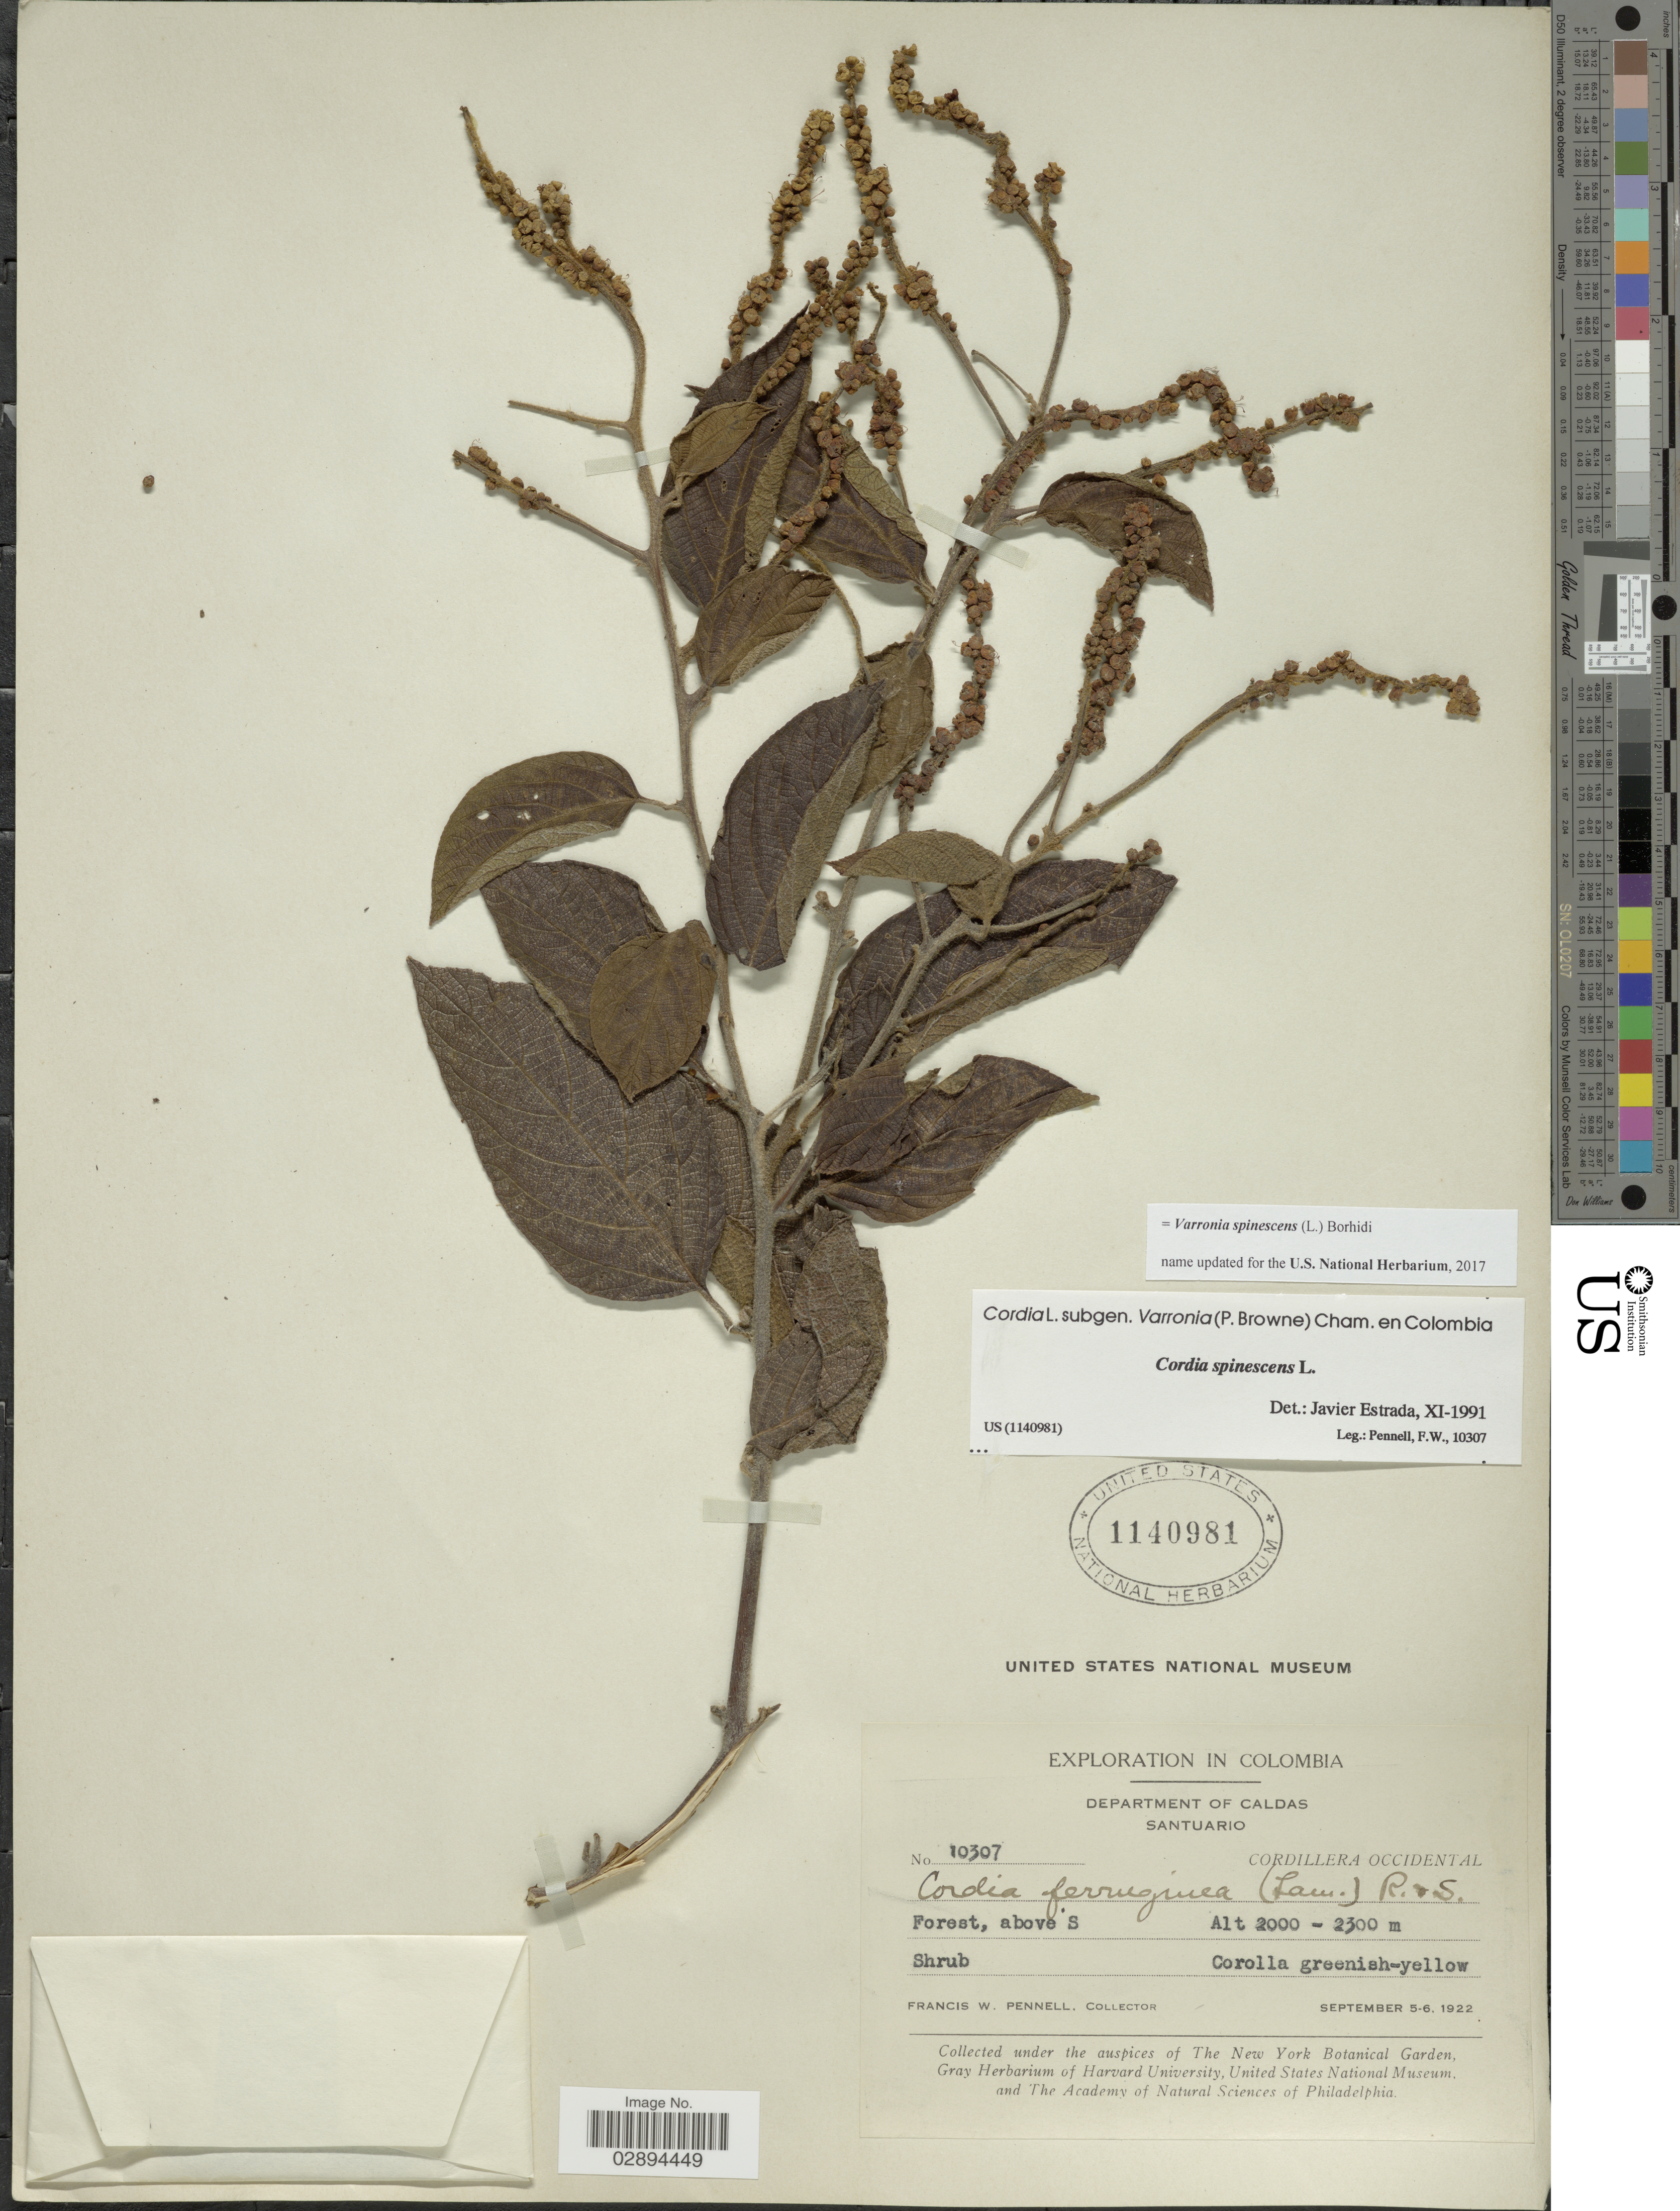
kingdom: Plantae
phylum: Tracheophyta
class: Magnoliopsida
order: Boraginales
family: Cordiaceae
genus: Varronia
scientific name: Varronia spinescens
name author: (L.) Borhidi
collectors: F. W. Pennell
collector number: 10307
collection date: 1922-09-05/1922-09-06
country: Colombia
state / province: Caldas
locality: Department of Caldas. Santuario. Cordillera occidental. Forest, above S.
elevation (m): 2000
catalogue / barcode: US 1140981